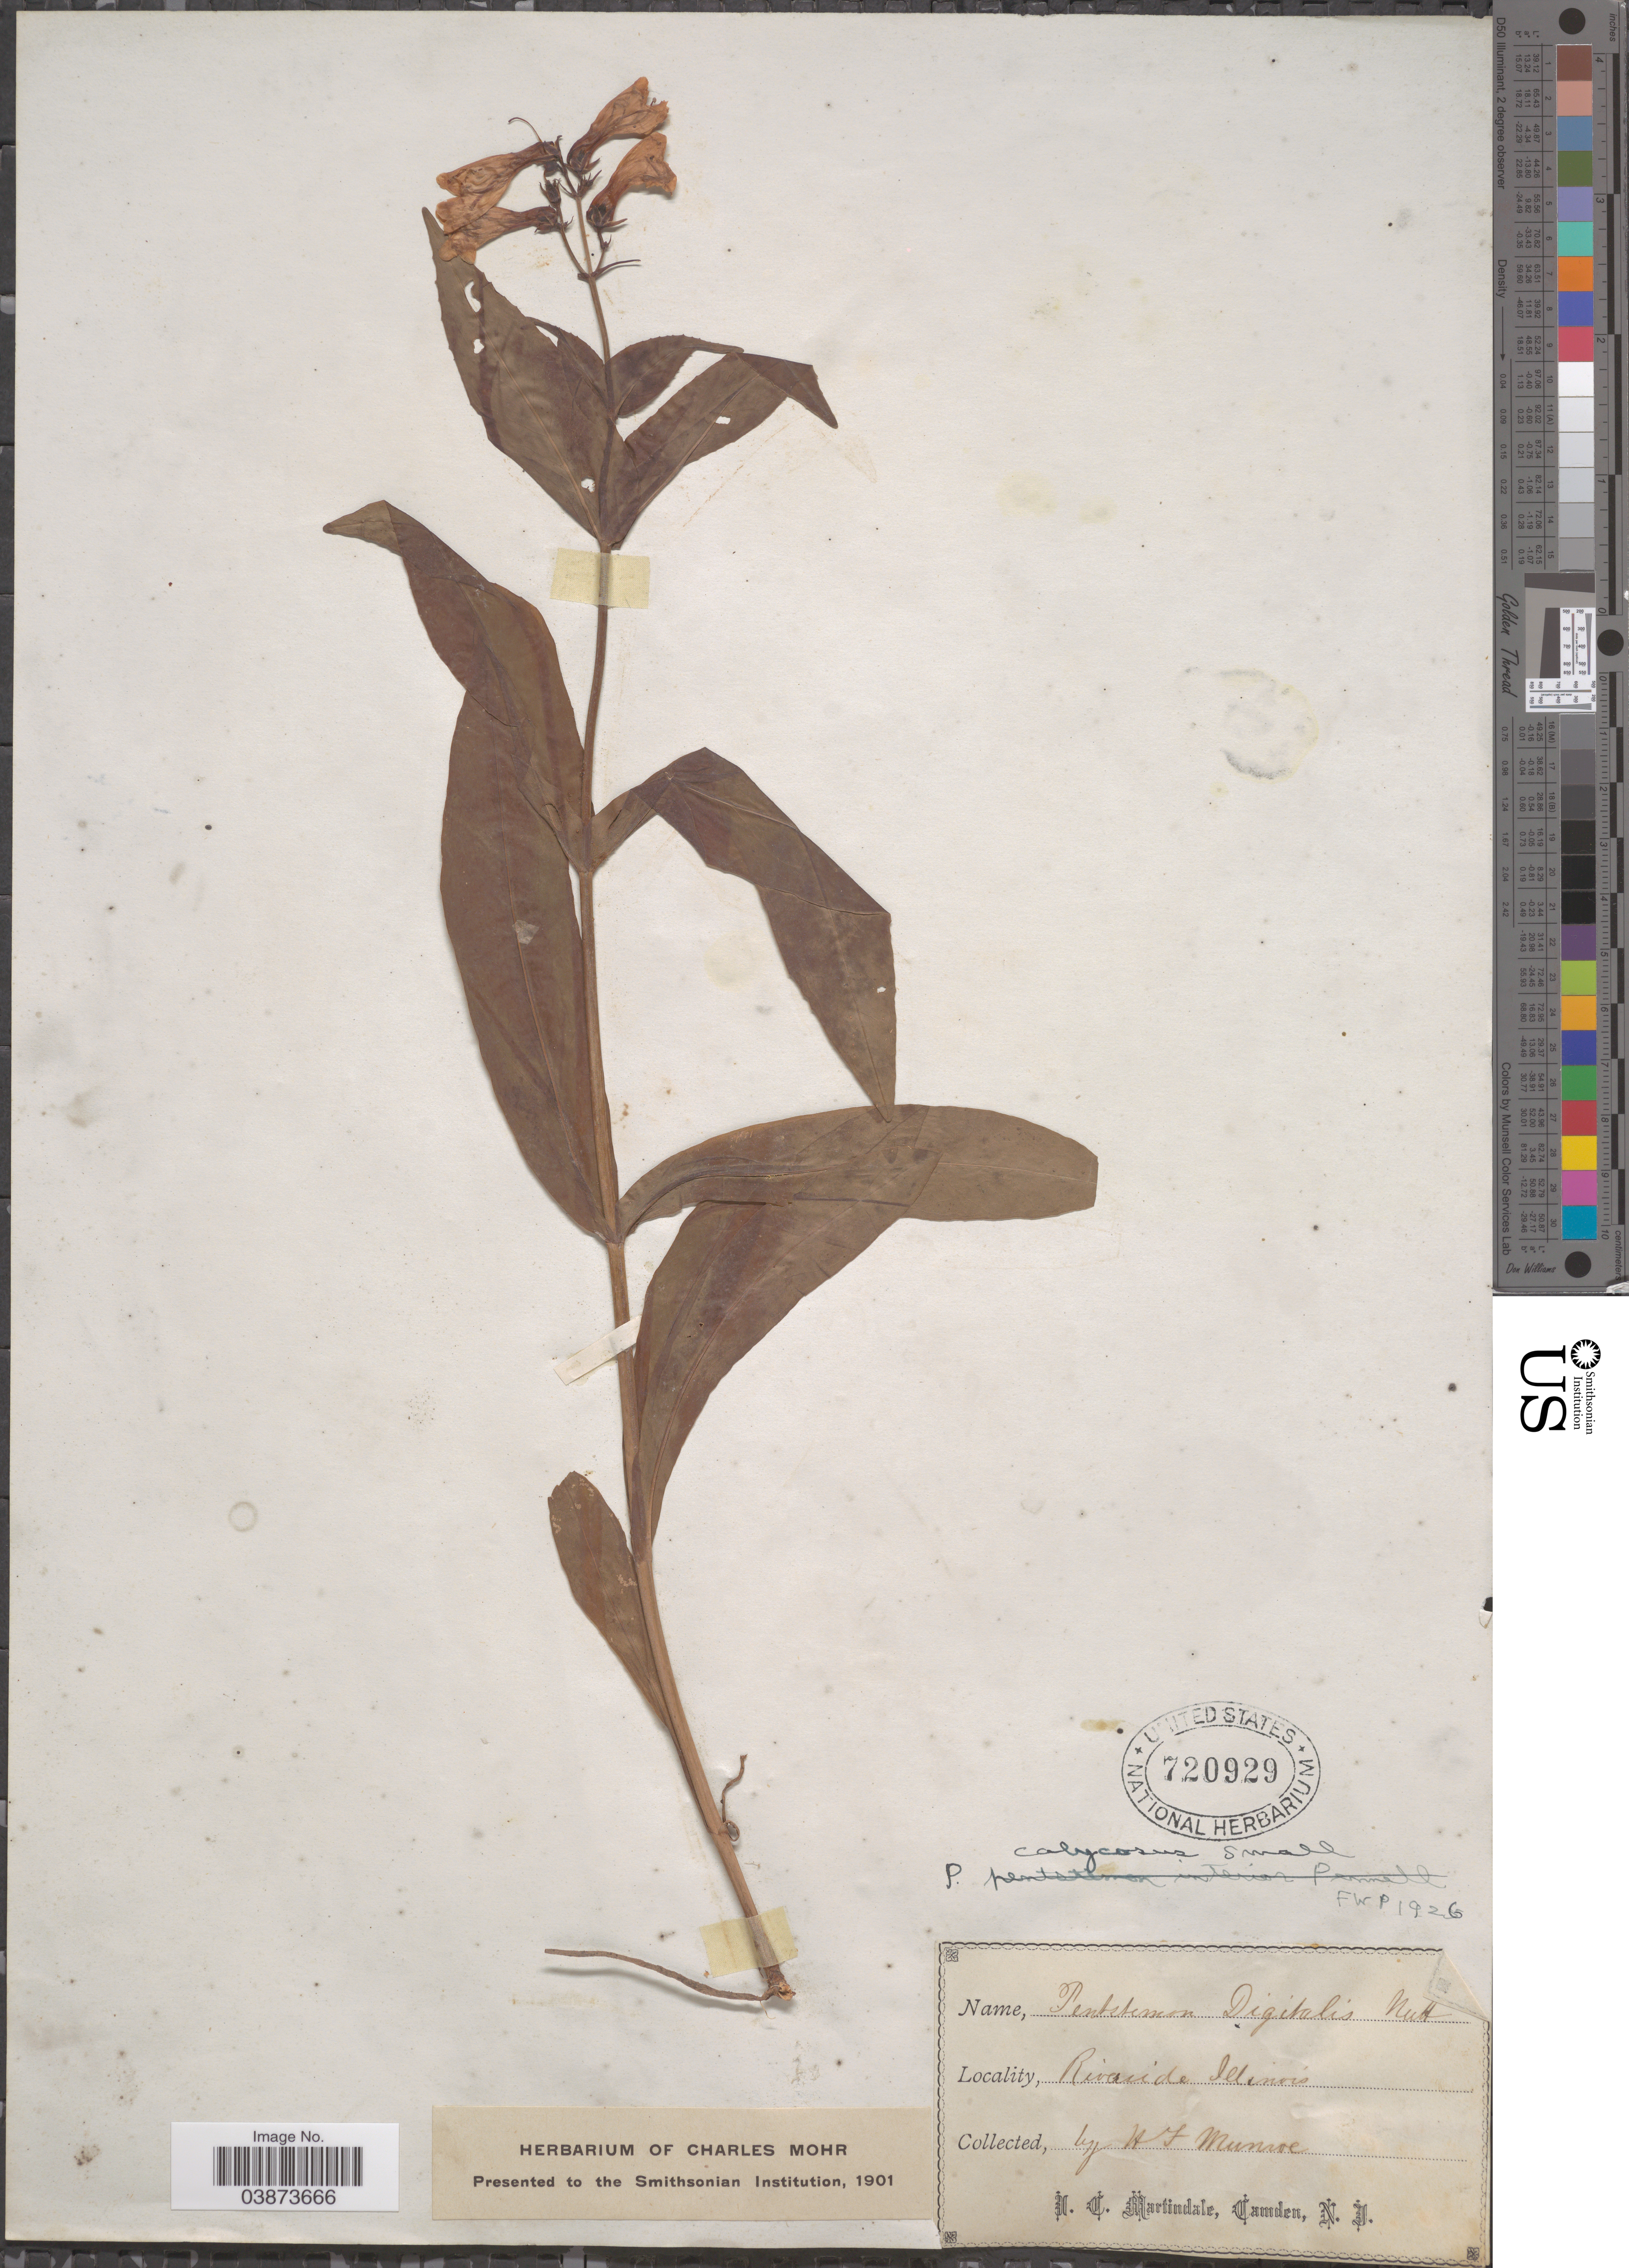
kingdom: Plantae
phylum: Tracheophyta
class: Magnoliopsida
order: Lamiales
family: Plantaginaceae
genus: Penstemon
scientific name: Penstemon calycosus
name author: Small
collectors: H. Munroe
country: United States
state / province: Illinois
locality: Riverside.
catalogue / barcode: US 720929